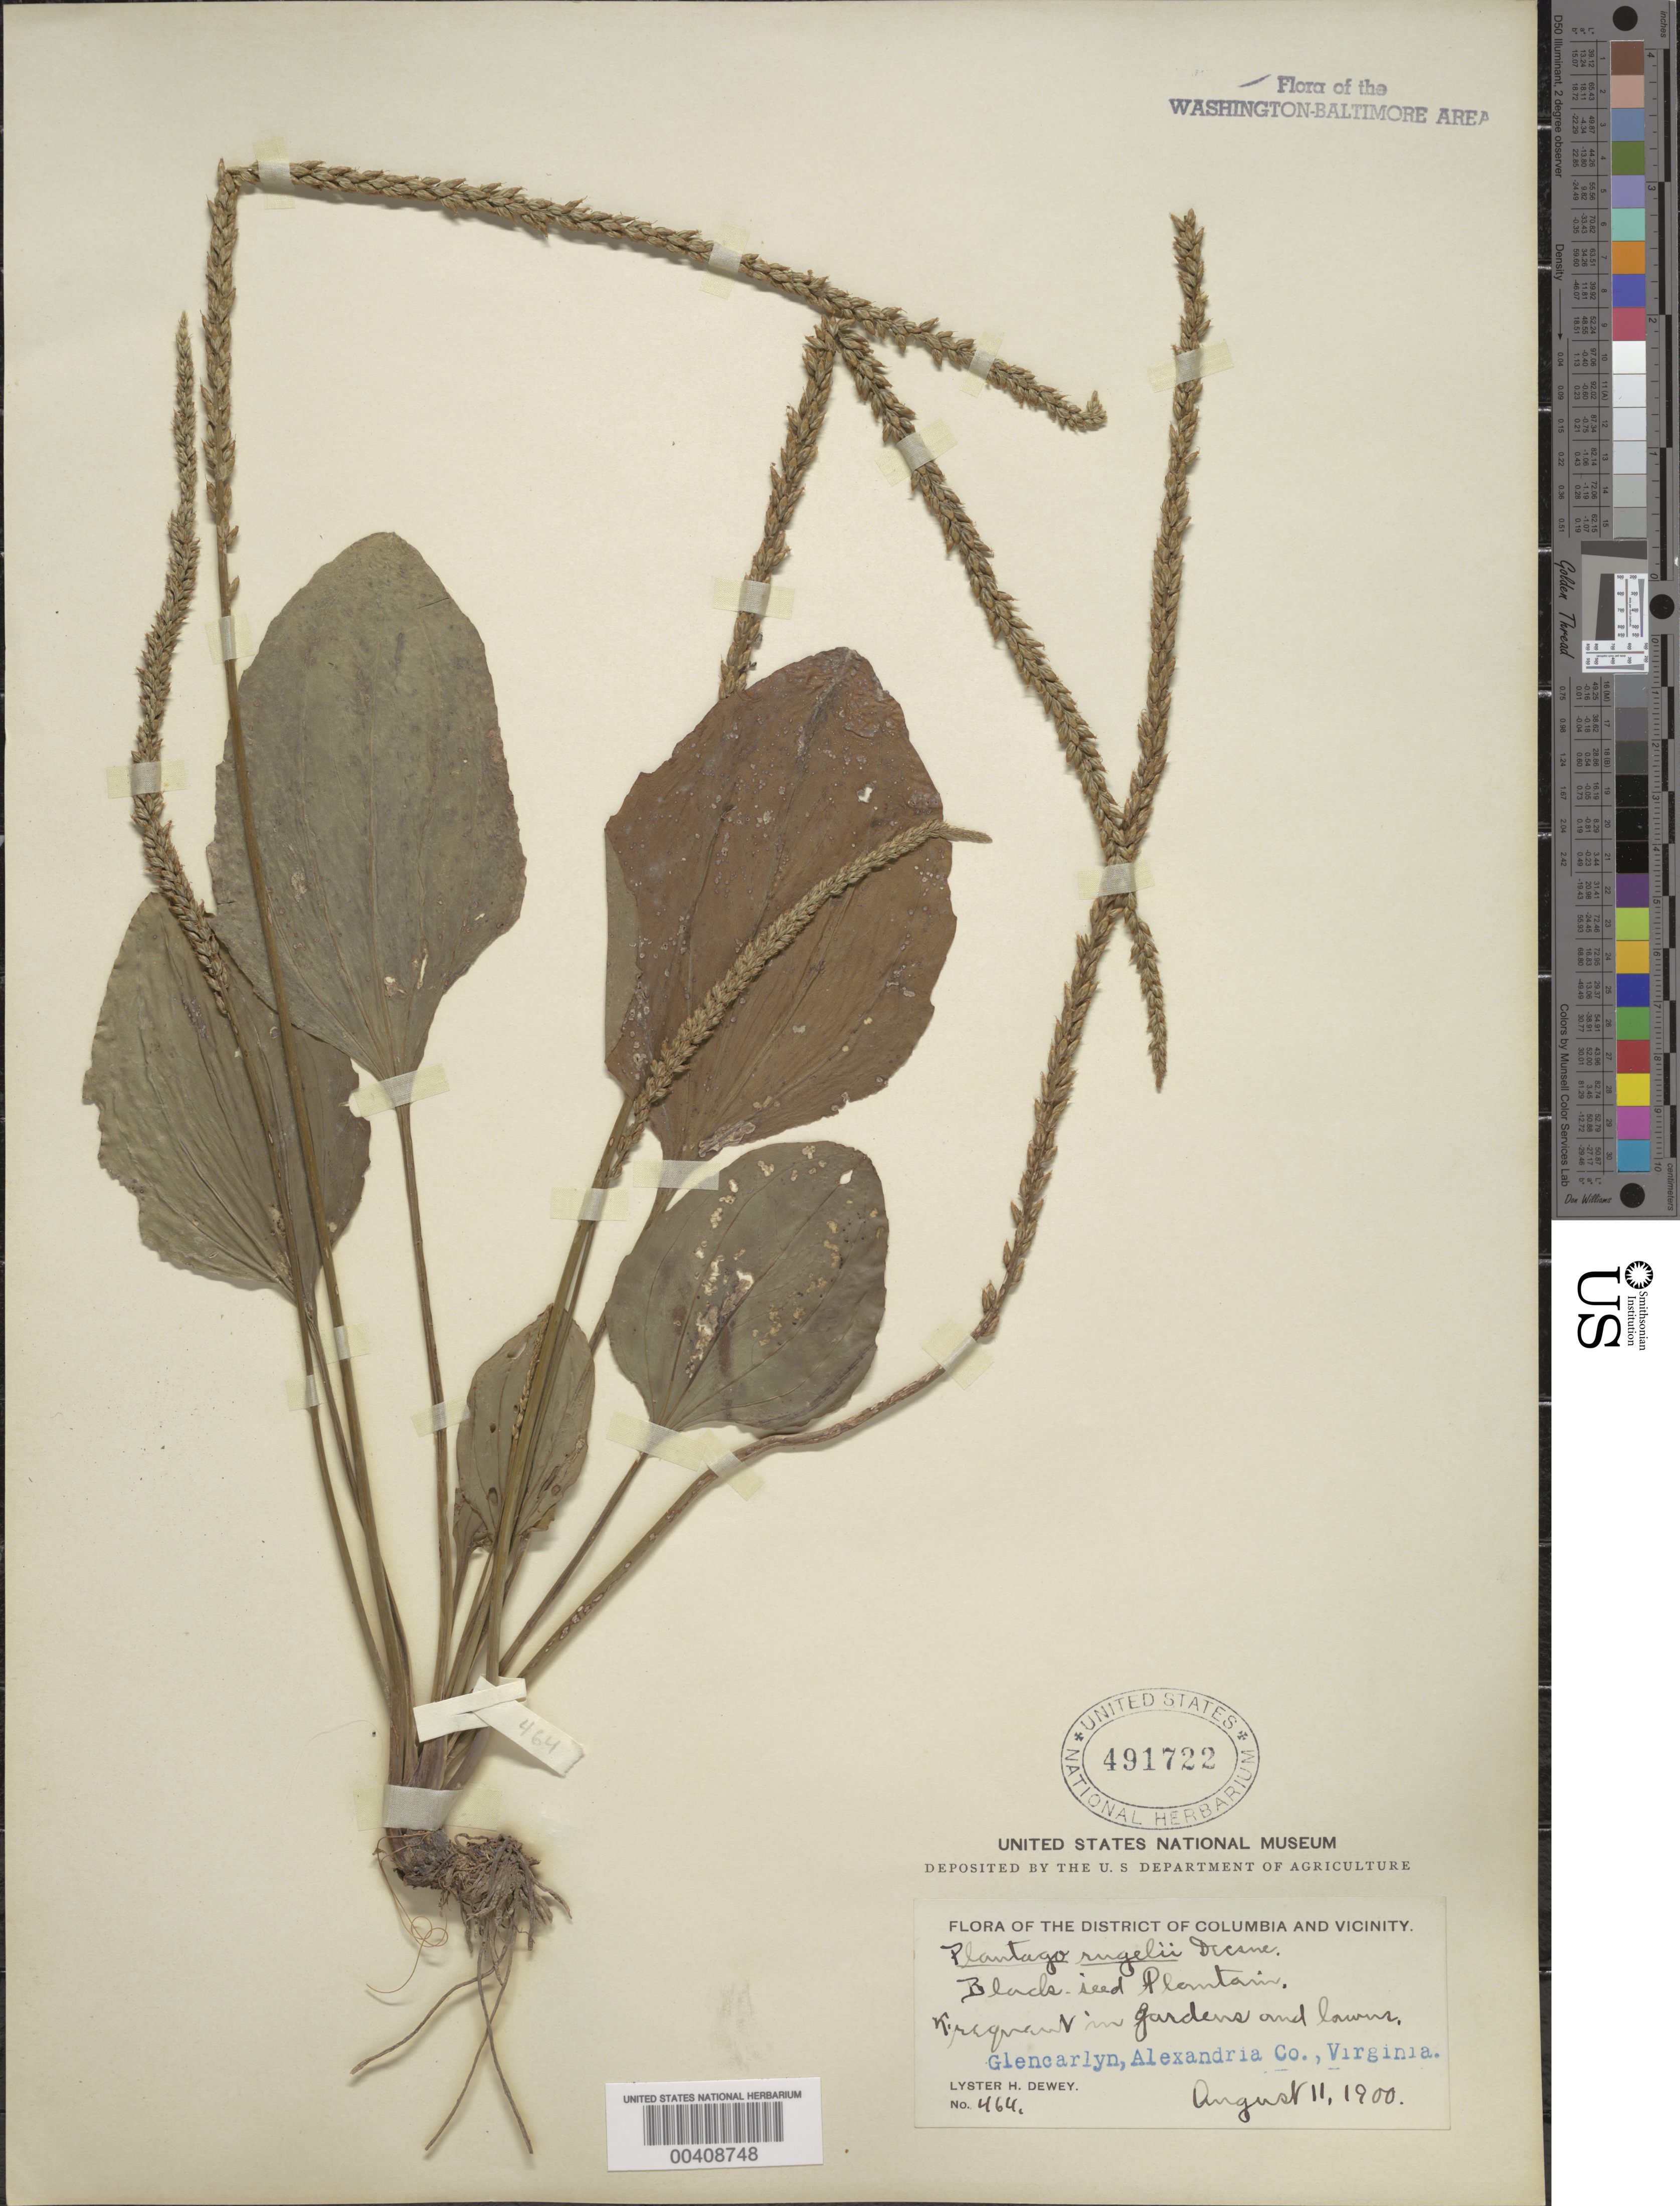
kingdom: Plantae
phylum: Tracheophyta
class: Magnoliopsida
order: Lamiales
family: Plantaginaceae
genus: Plantago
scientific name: Plantago rugelii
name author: Decne.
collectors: L. H. Dewey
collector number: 464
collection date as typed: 11 Aug 1900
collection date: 1900-08-11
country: United States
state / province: Virginia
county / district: Arlington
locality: Glencarlyn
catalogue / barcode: US 491722